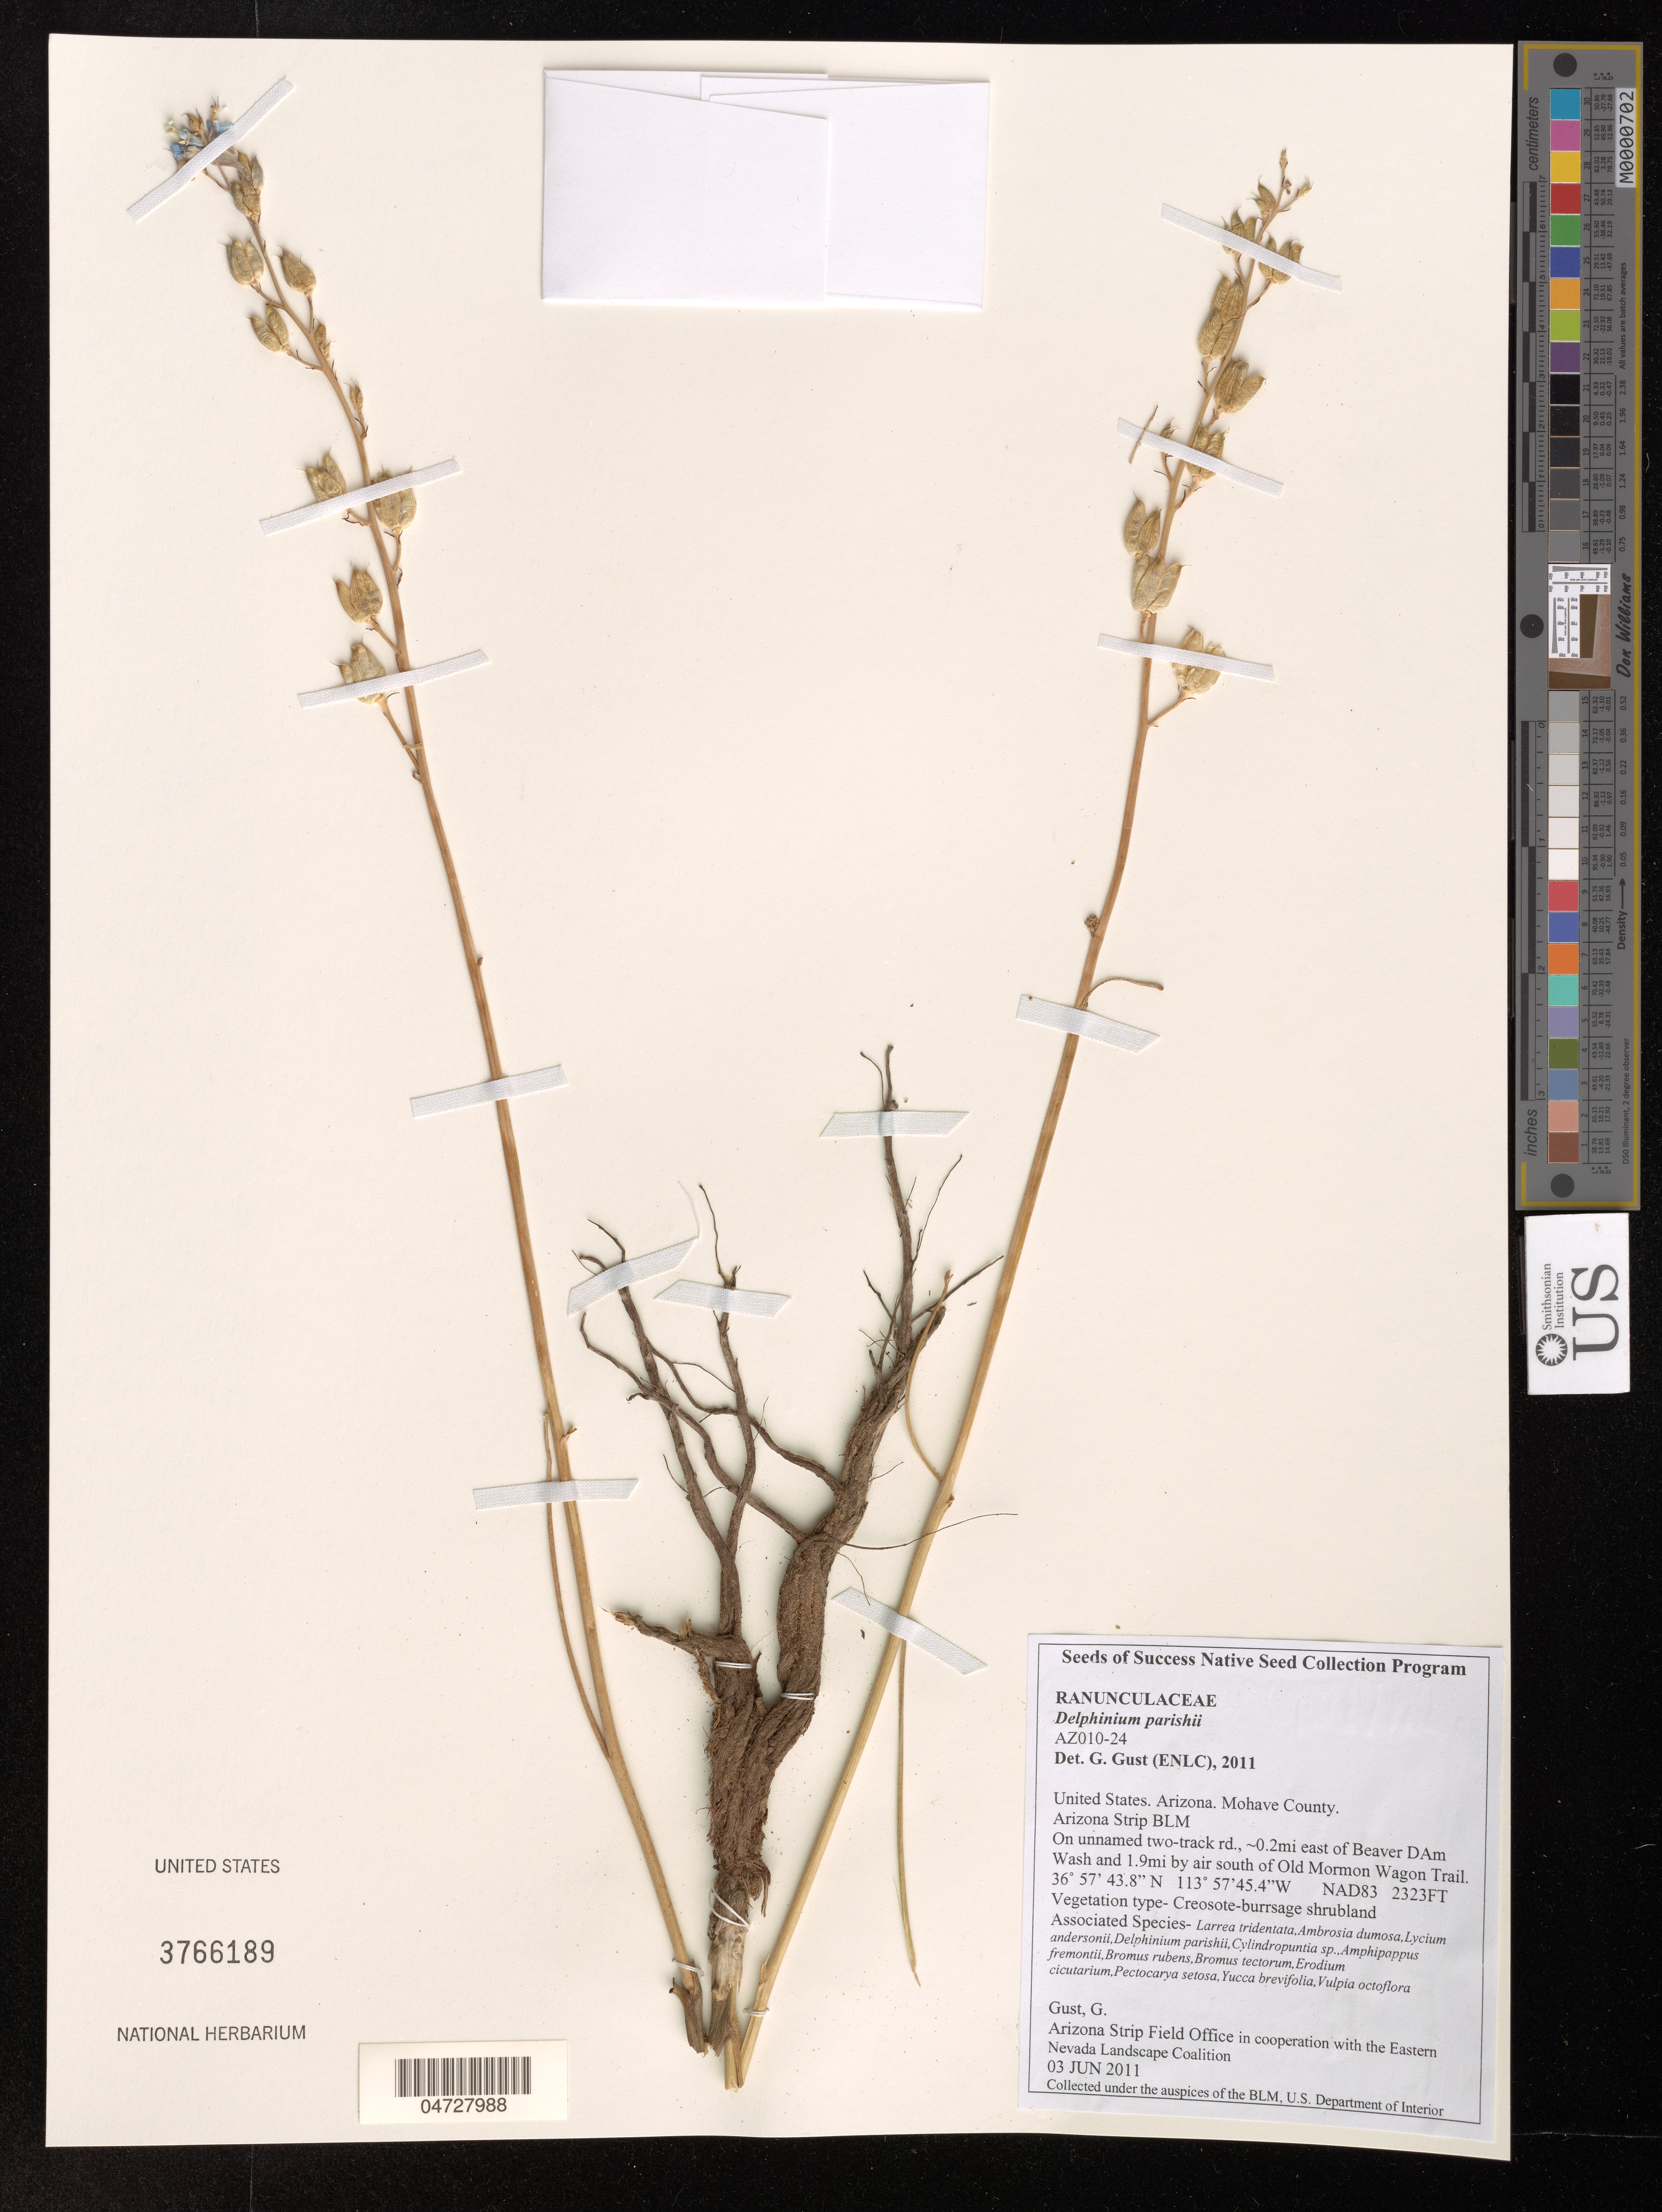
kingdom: Plantae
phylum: Tracheophyta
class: Magnoliopsida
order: Ranunculales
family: Ranunculaceae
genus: Delphinium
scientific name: Delphinium parishii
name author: A. Gray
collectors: G. Gust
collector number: AZ010-24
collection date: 2011-06-03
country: United States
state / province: Arizona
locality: Mohave County. Arizona Strip BLM. On unnamed two-track rd., ~0.2mi east of Beaver DAm Wash and 1.9mi by air south of Old Mormon Wagon Trail.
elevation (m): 708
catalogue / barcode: US 3766189